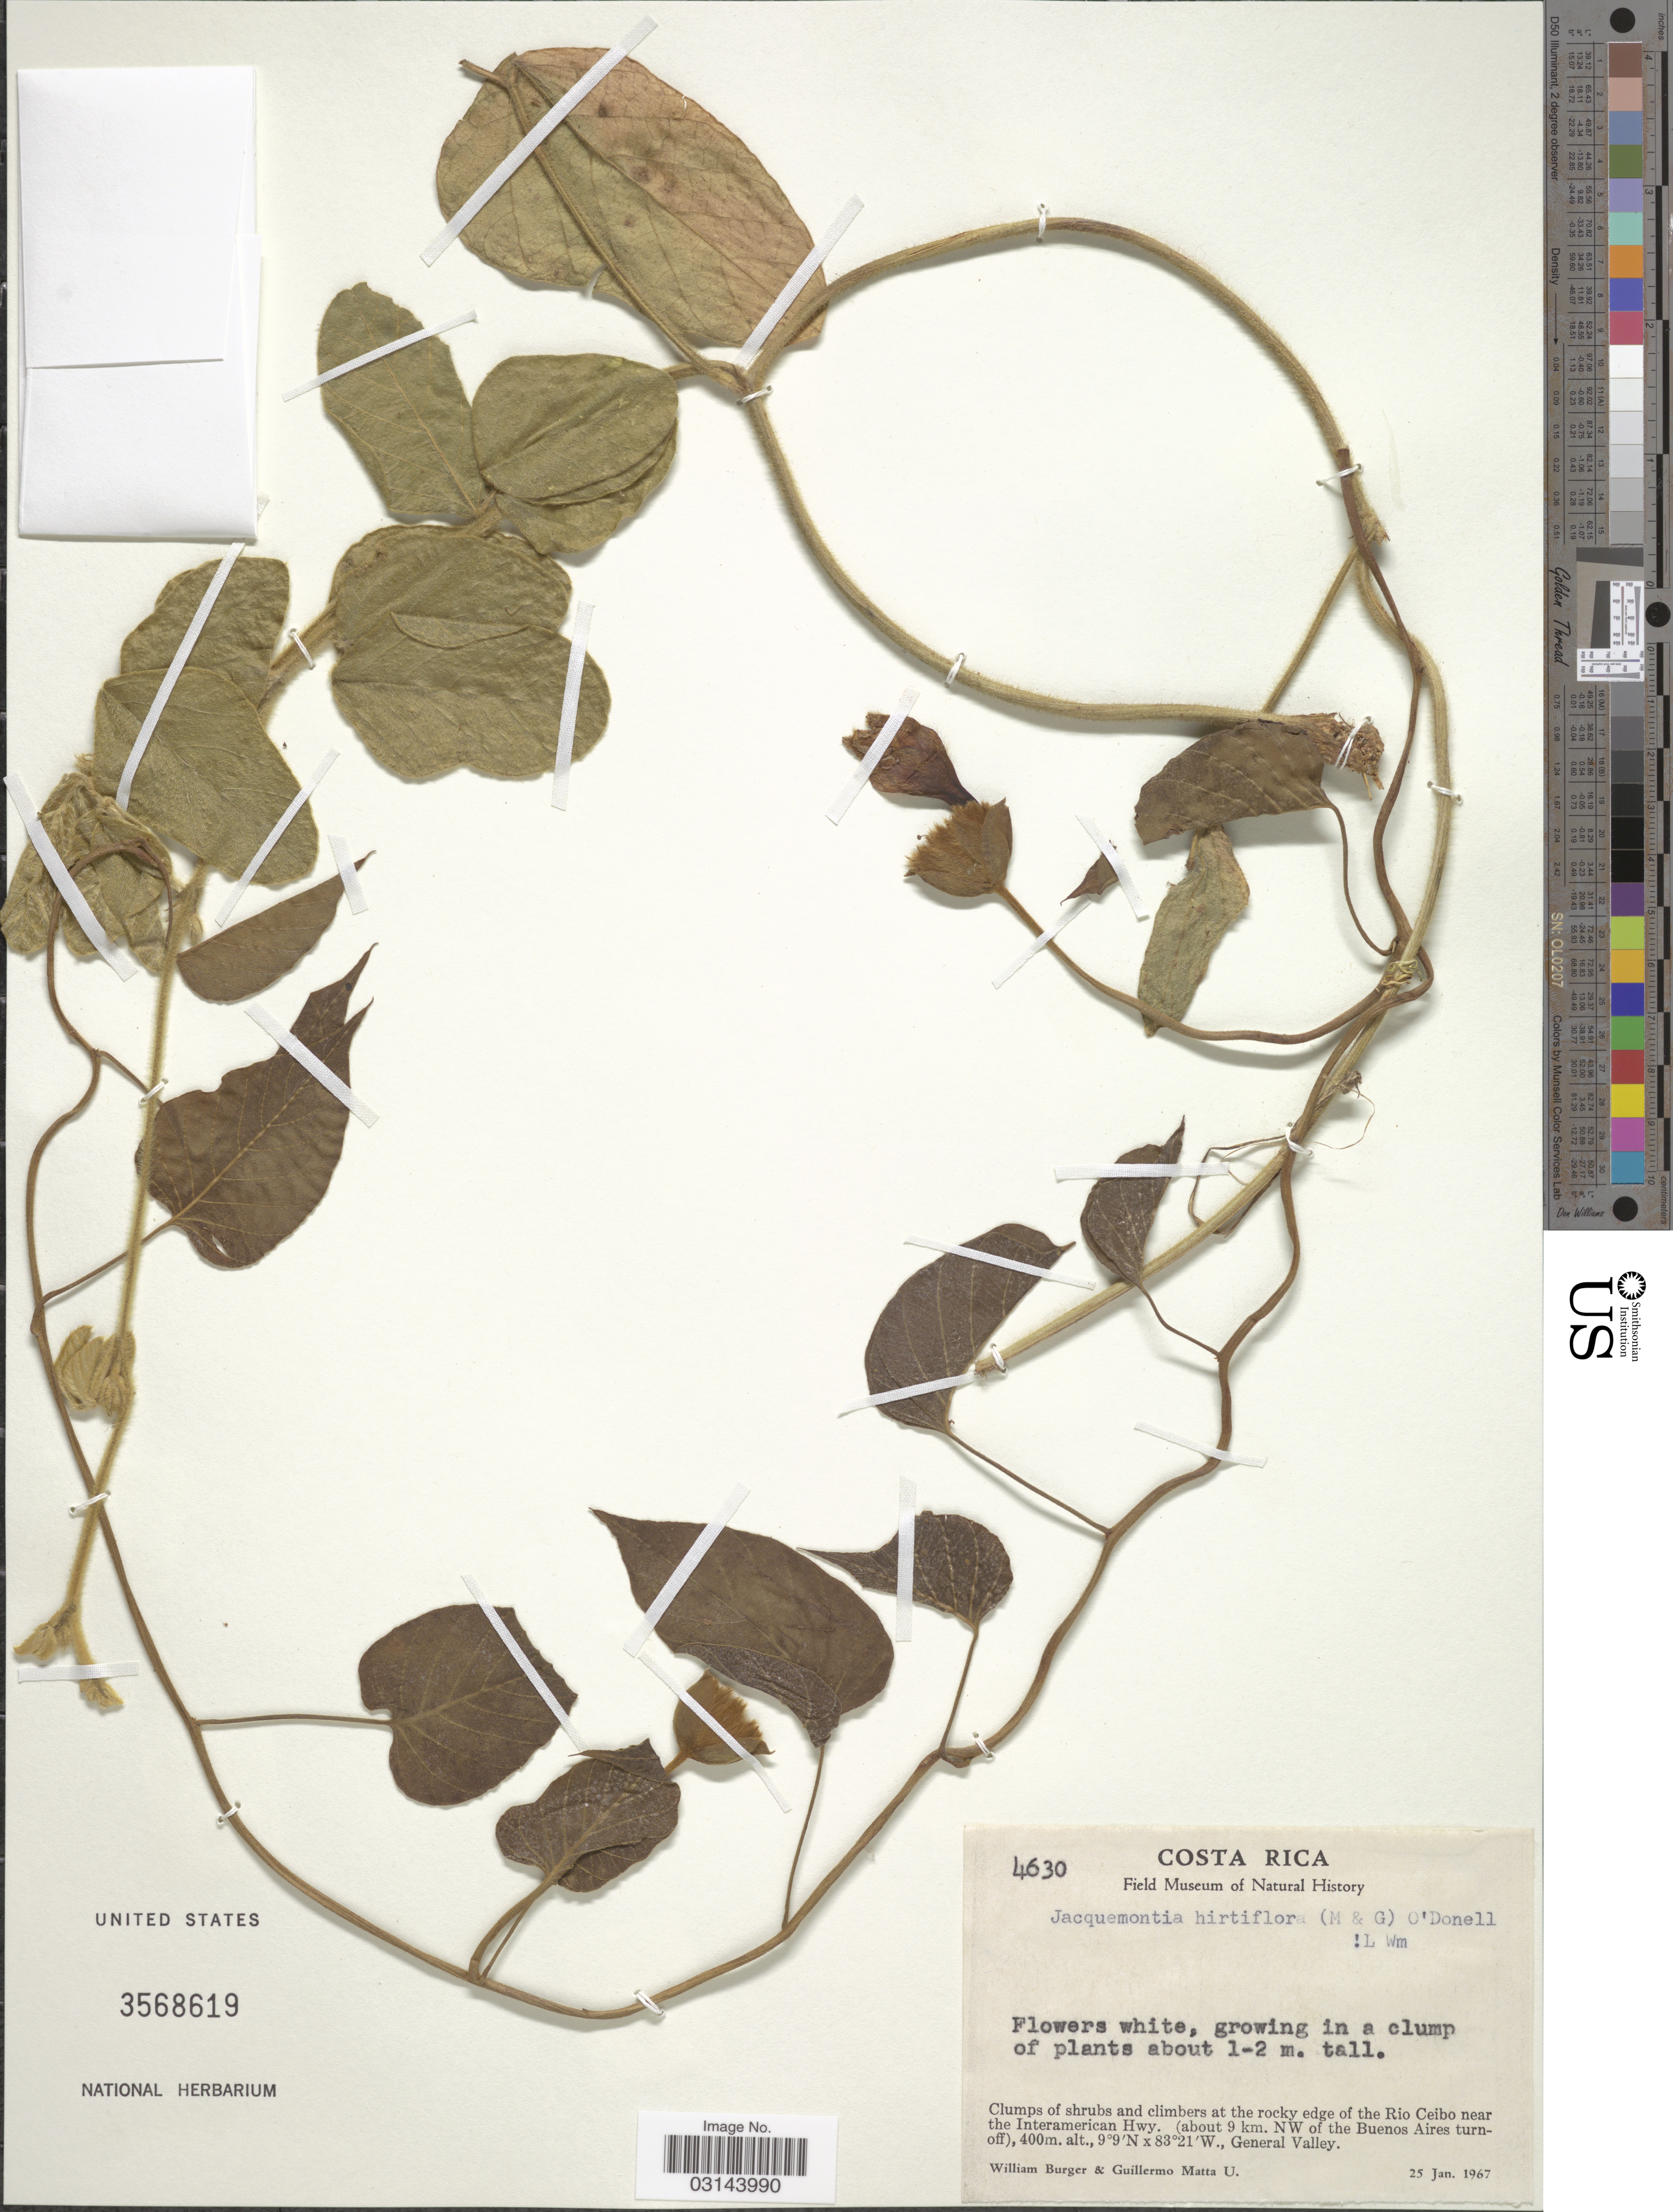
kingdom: Plantae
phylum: Tracheophyta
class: Magnoliopsida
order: Solanales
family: Convolvulaceae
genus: Jacquemontia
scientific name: Jacquemontia hirtiflora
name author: (M. Martens & Galeotti) O'Donell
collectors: W. Burger & G. Matta U.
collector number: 4630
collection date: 1967-01-25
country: Costa Rica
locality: Clumps of shrubs and climbers at the rocky edge of the Rio Ceibo near the Interamerican Hwy. (about 9 km. NW of the Buenos Aires turnoff), General Valley.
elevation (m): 400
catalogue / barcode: US 3568619